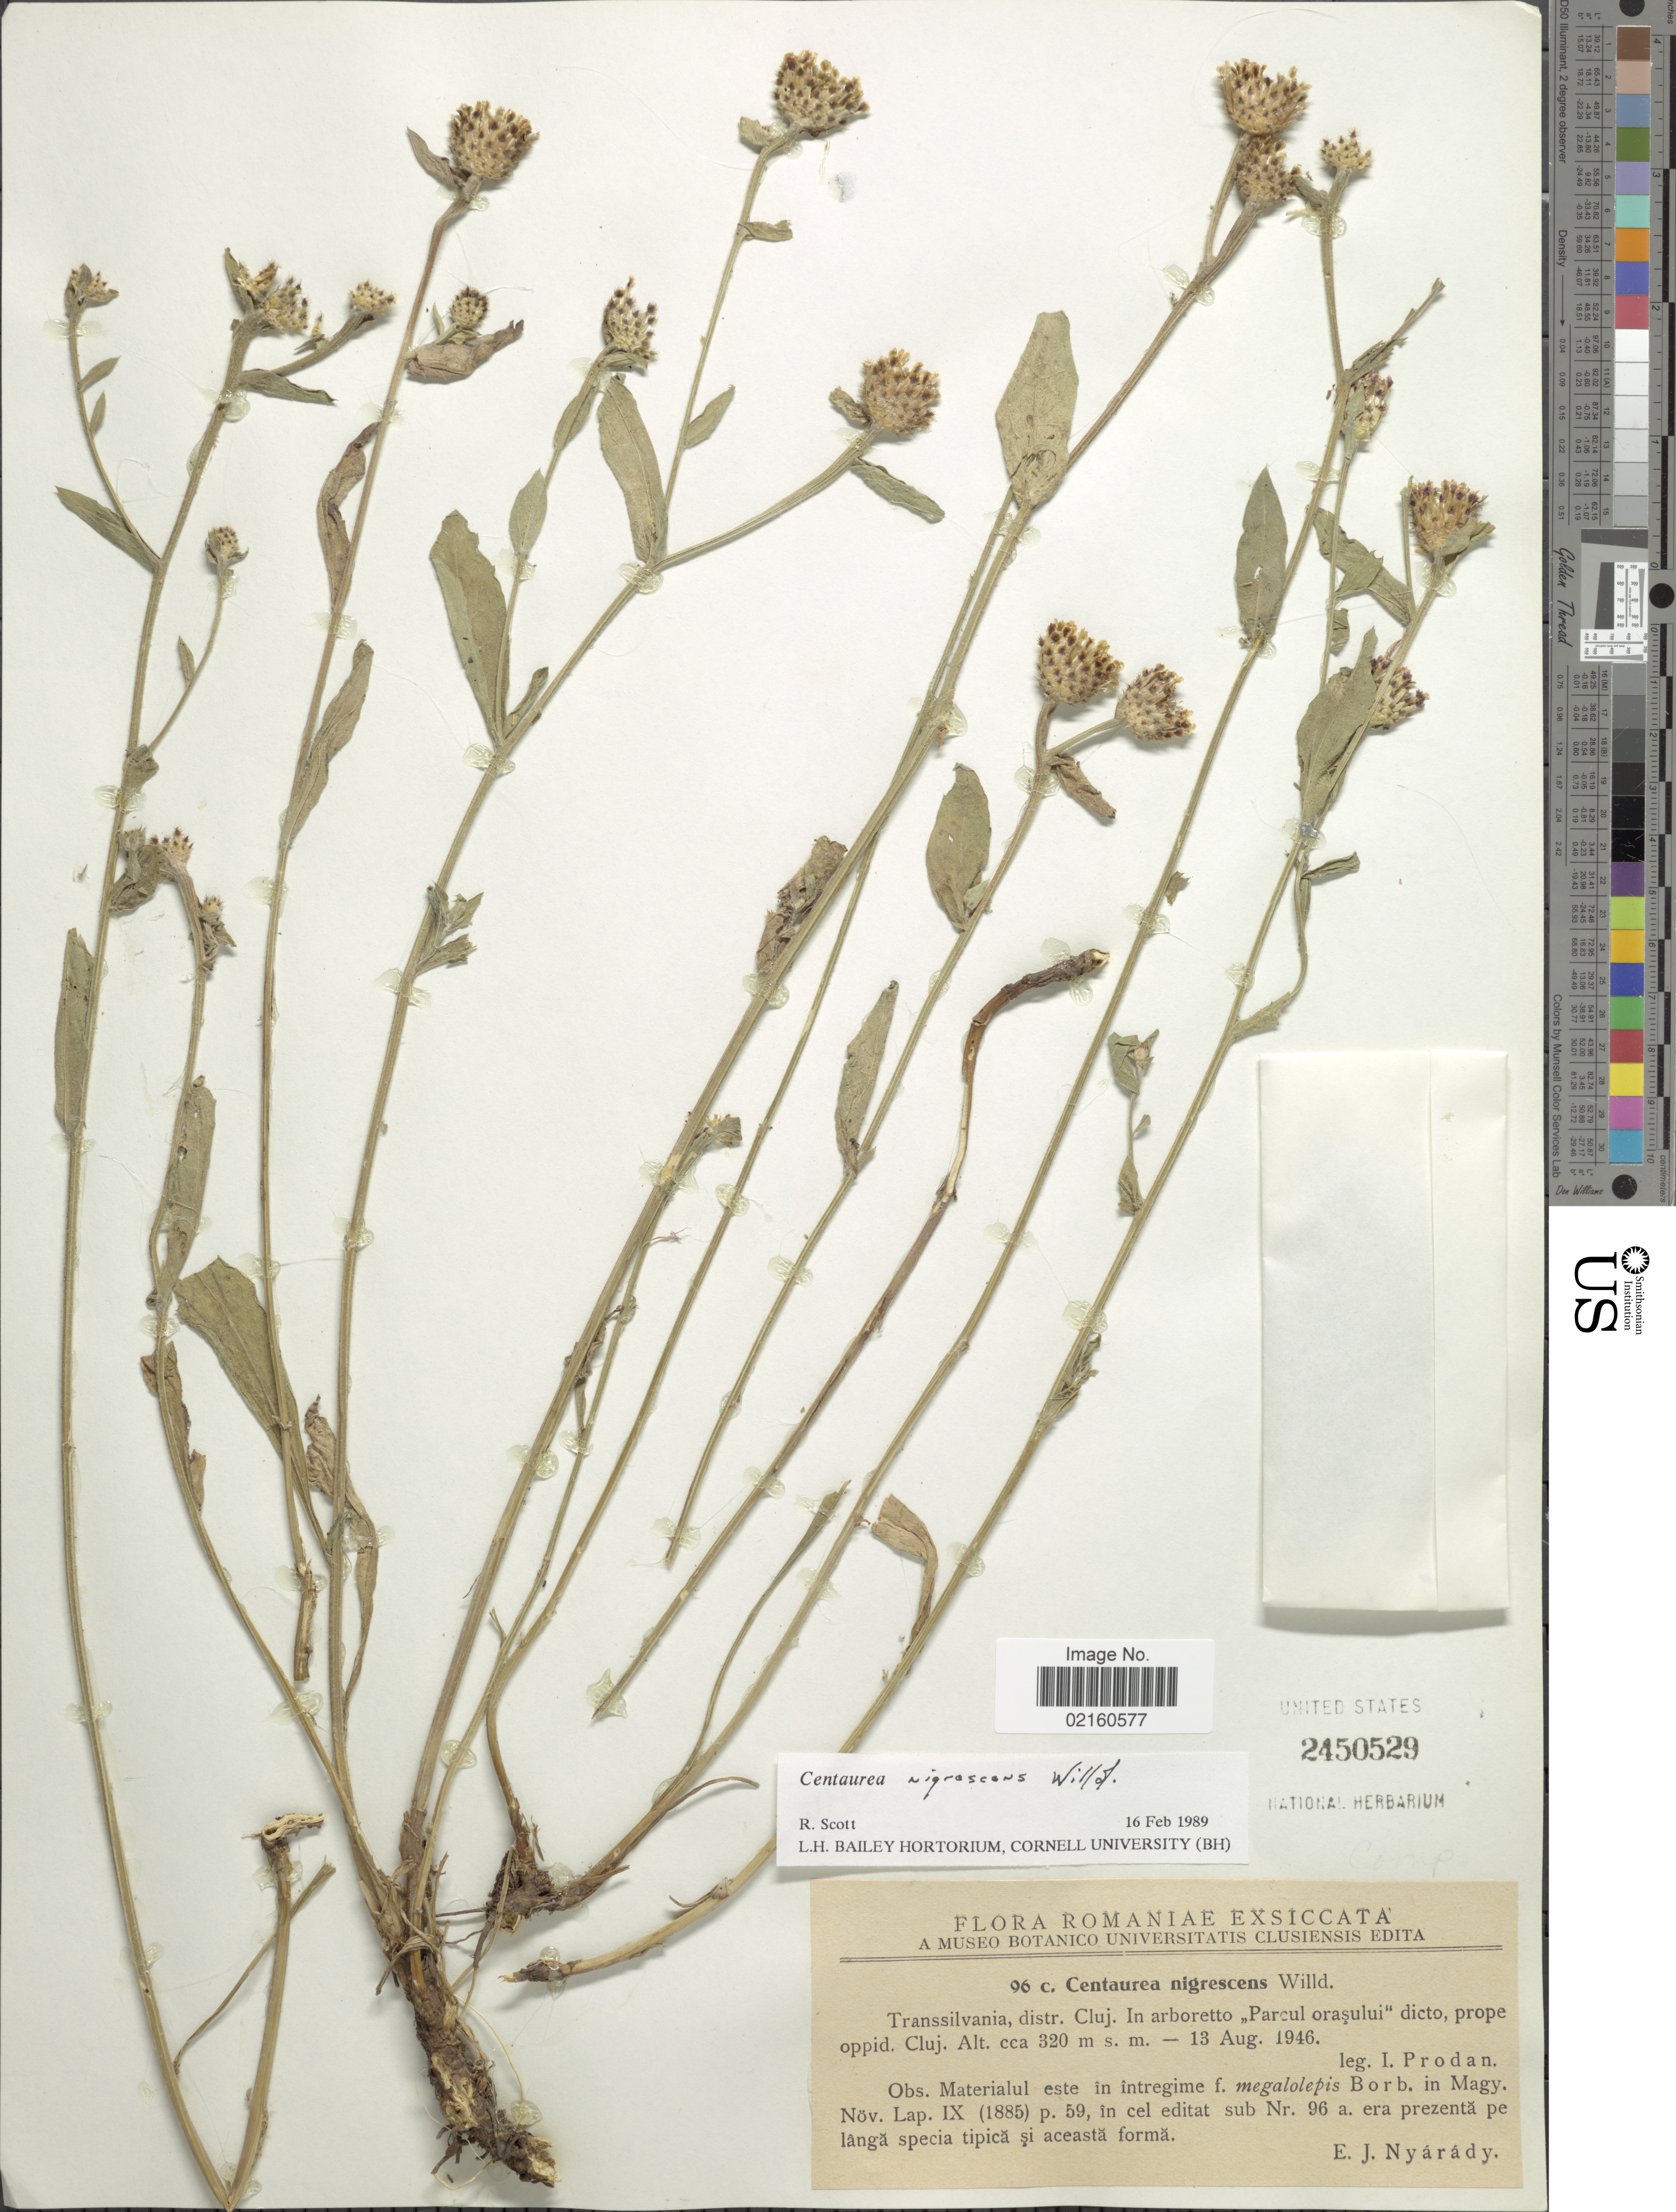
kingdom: Plantae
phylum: Tracheophyta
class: Magnoliopsida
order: Asterales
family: Asteraceae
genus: Centaurea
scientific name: Centaurea nigrescens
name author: Willd.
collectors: E. Nyárády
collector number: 96c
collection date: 1946-08-13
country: Romania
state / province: Cluj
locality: Transsilvania, Parcul orasului dicto, prope oppid. Cluj.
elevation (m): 320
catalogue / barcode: US 2450529